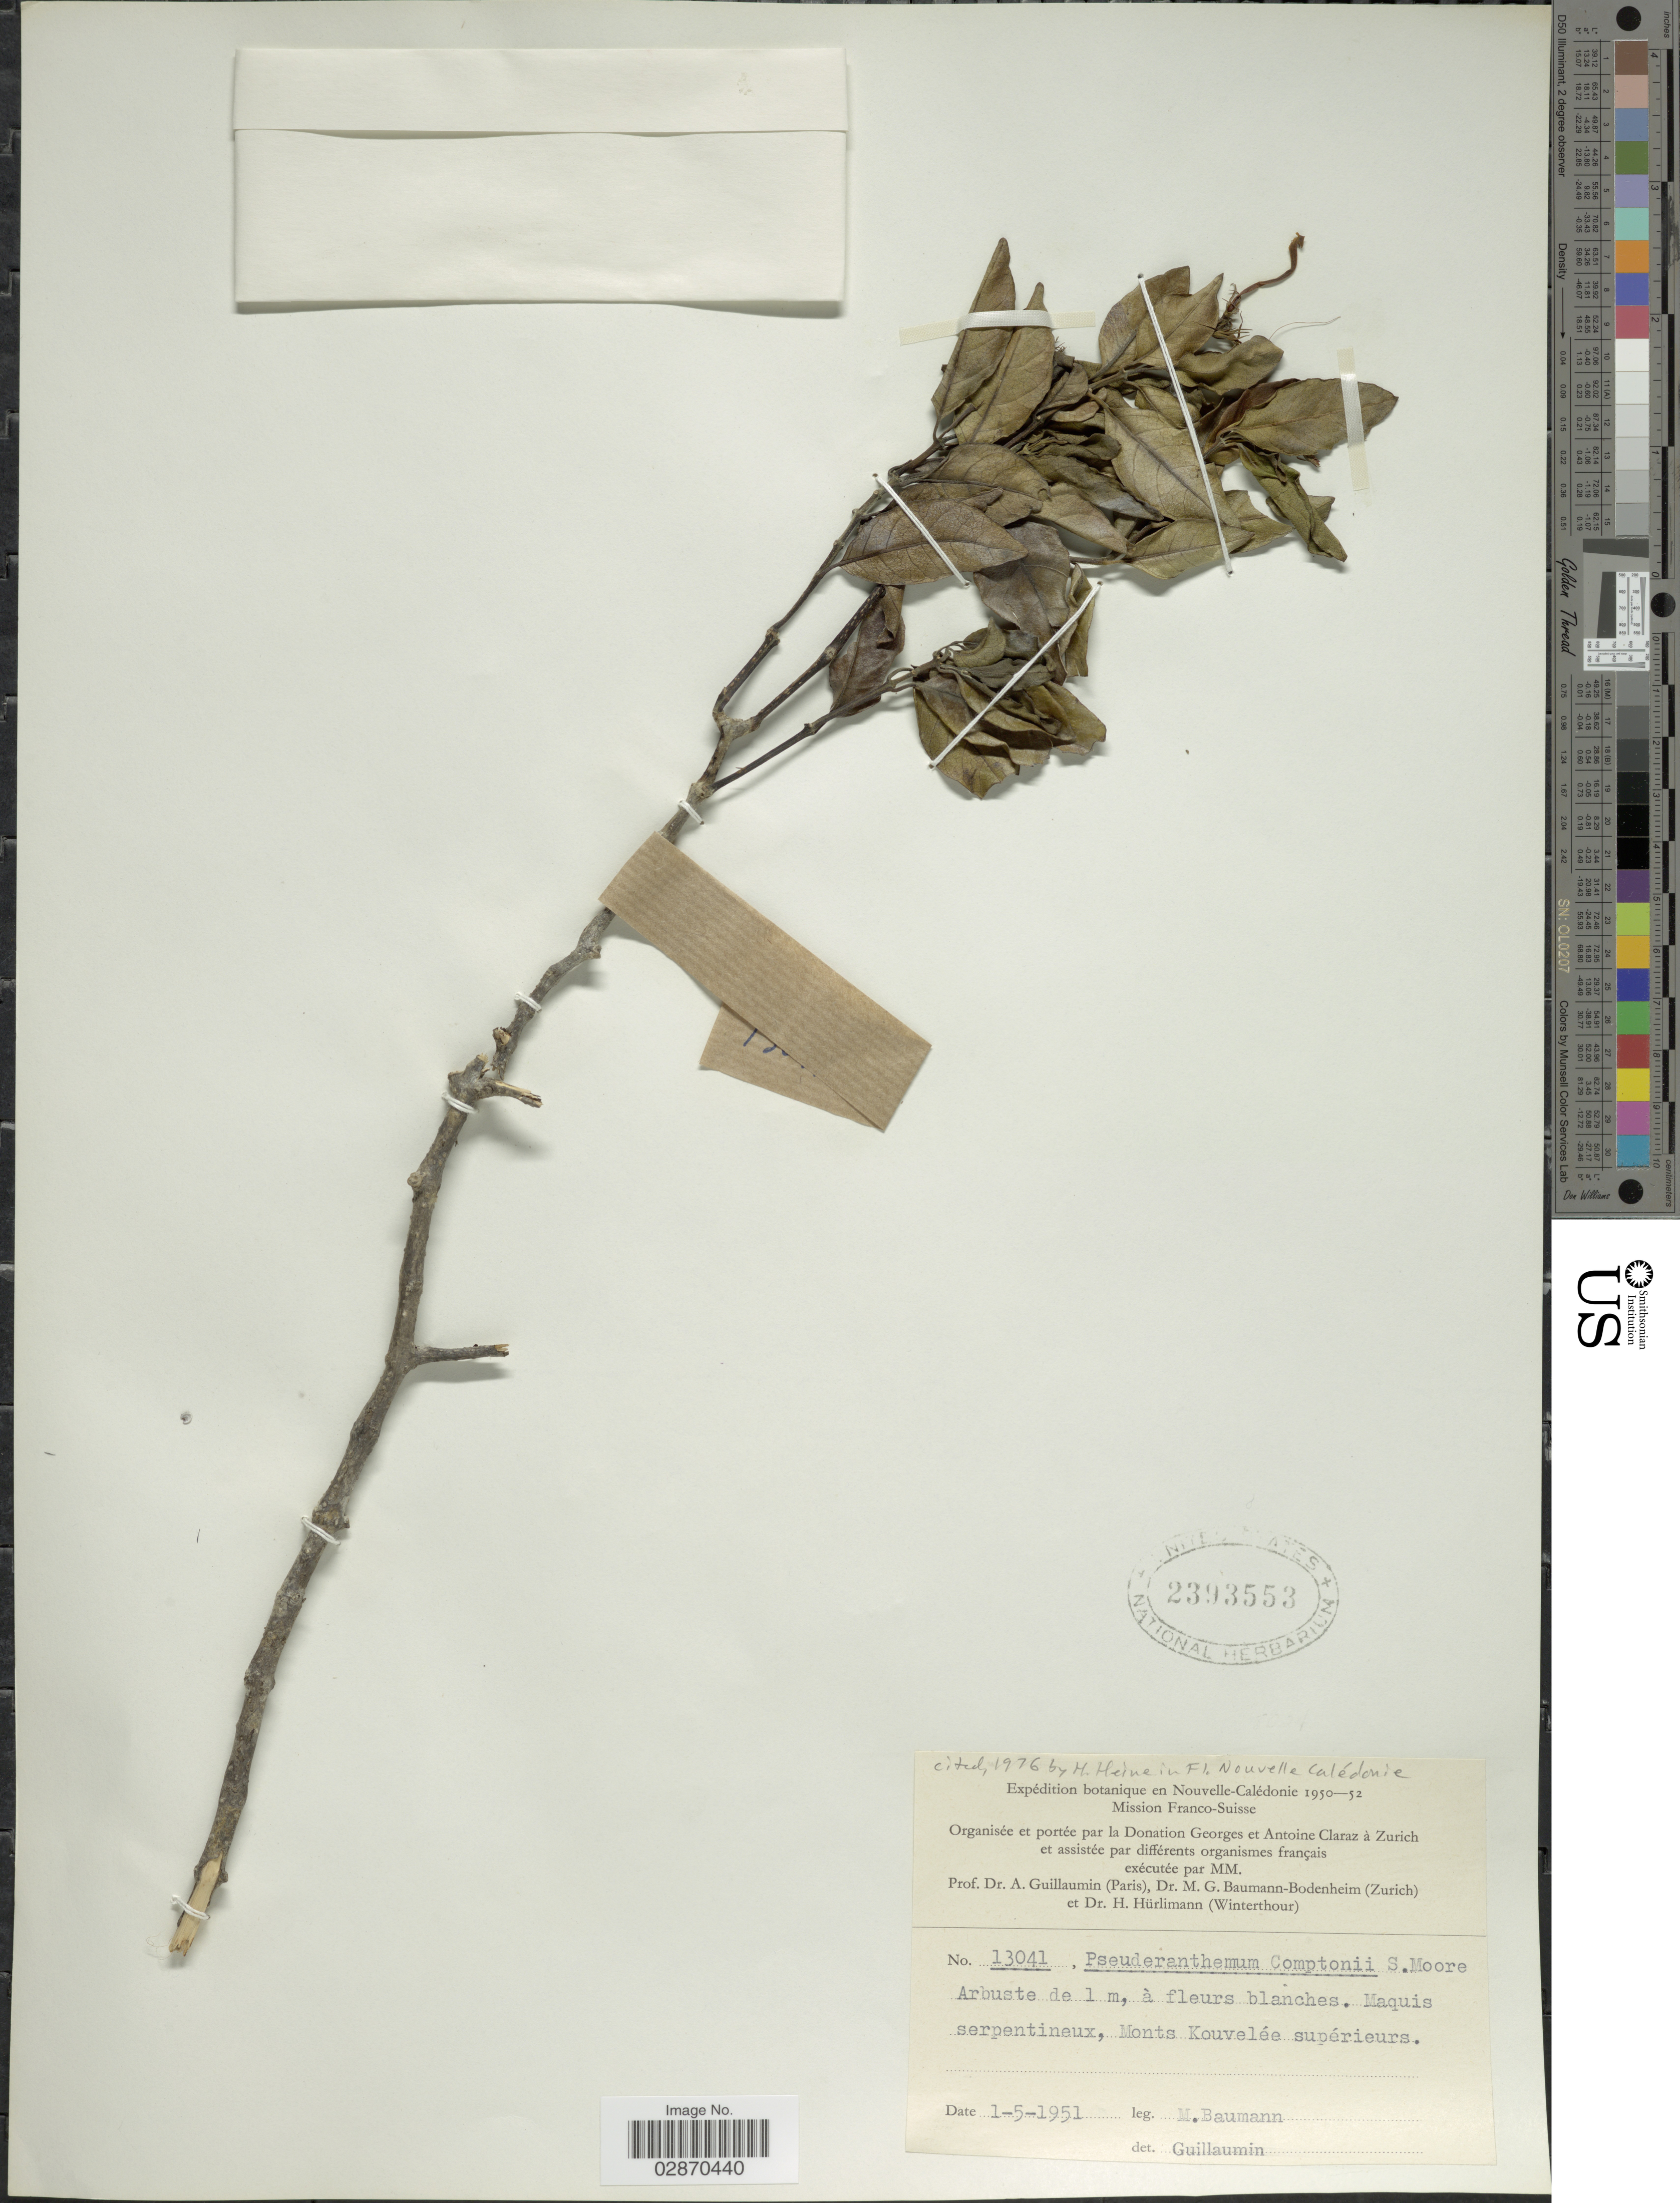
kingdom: Plantae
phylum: Tracheophyta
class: Magnoliopsida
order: Lamiales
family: Acanthaceae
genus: Pseuderanthemum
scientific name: Pseuderanthemum comptonii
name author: S. Moore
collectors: M. Baumann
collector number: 13041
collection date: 1951-05-01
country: New Caledonia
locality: Maquis serpentineux, Monts Kouvelée supérieurs.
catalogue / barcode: US 2393553